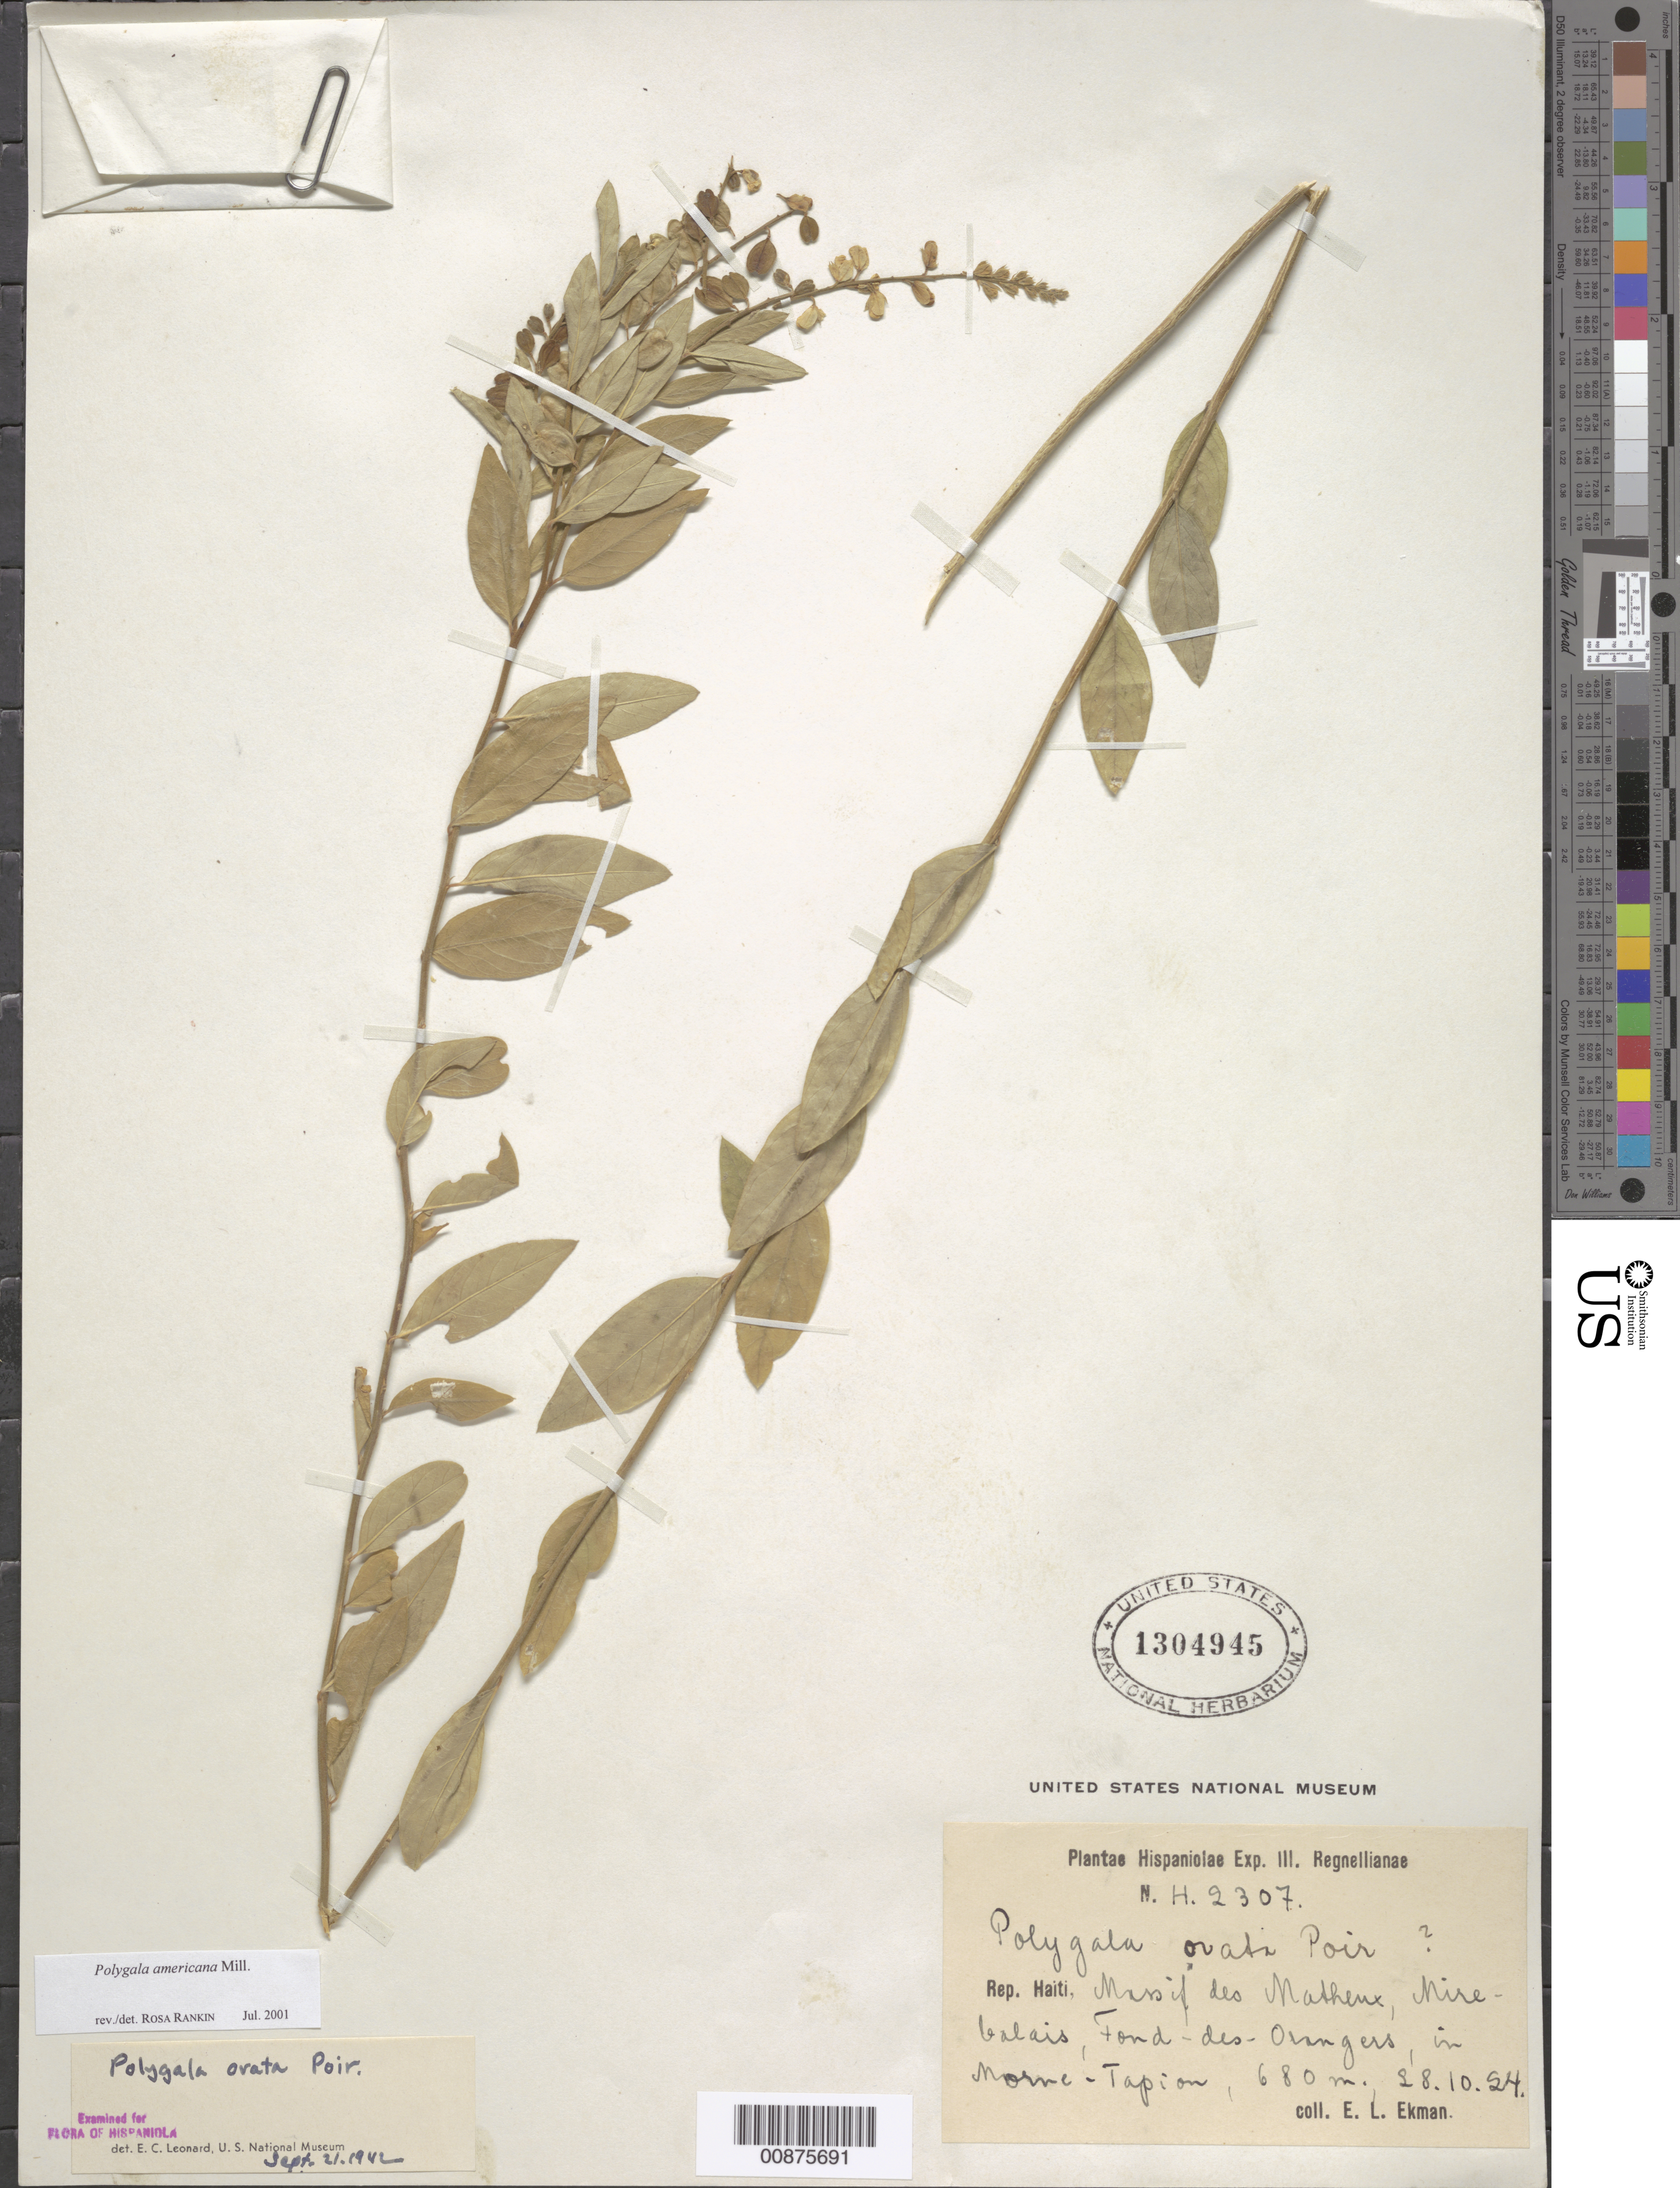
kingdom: Plantae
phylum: Tracheophyta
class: Magnoliopsida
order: Fabales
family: Polygalaceae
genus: Hebecarpa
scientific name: Hebecarpa americana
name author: (Mill.) J.R.I. Wood & S. Beck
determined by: Strong, Mark T., (BOT), Smithsonian Institution - National Museum of Natural History (UNITED STATES)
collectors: E. L. Ekman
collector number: H 2307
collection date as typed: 28 Oct 1924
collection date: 1924-10-28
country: Haiti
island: Hispaniola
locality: Massif des Matheux, Mirebalais, Fond des Orangers, in Morne Tapion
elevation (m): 680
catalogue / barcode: US 1304945